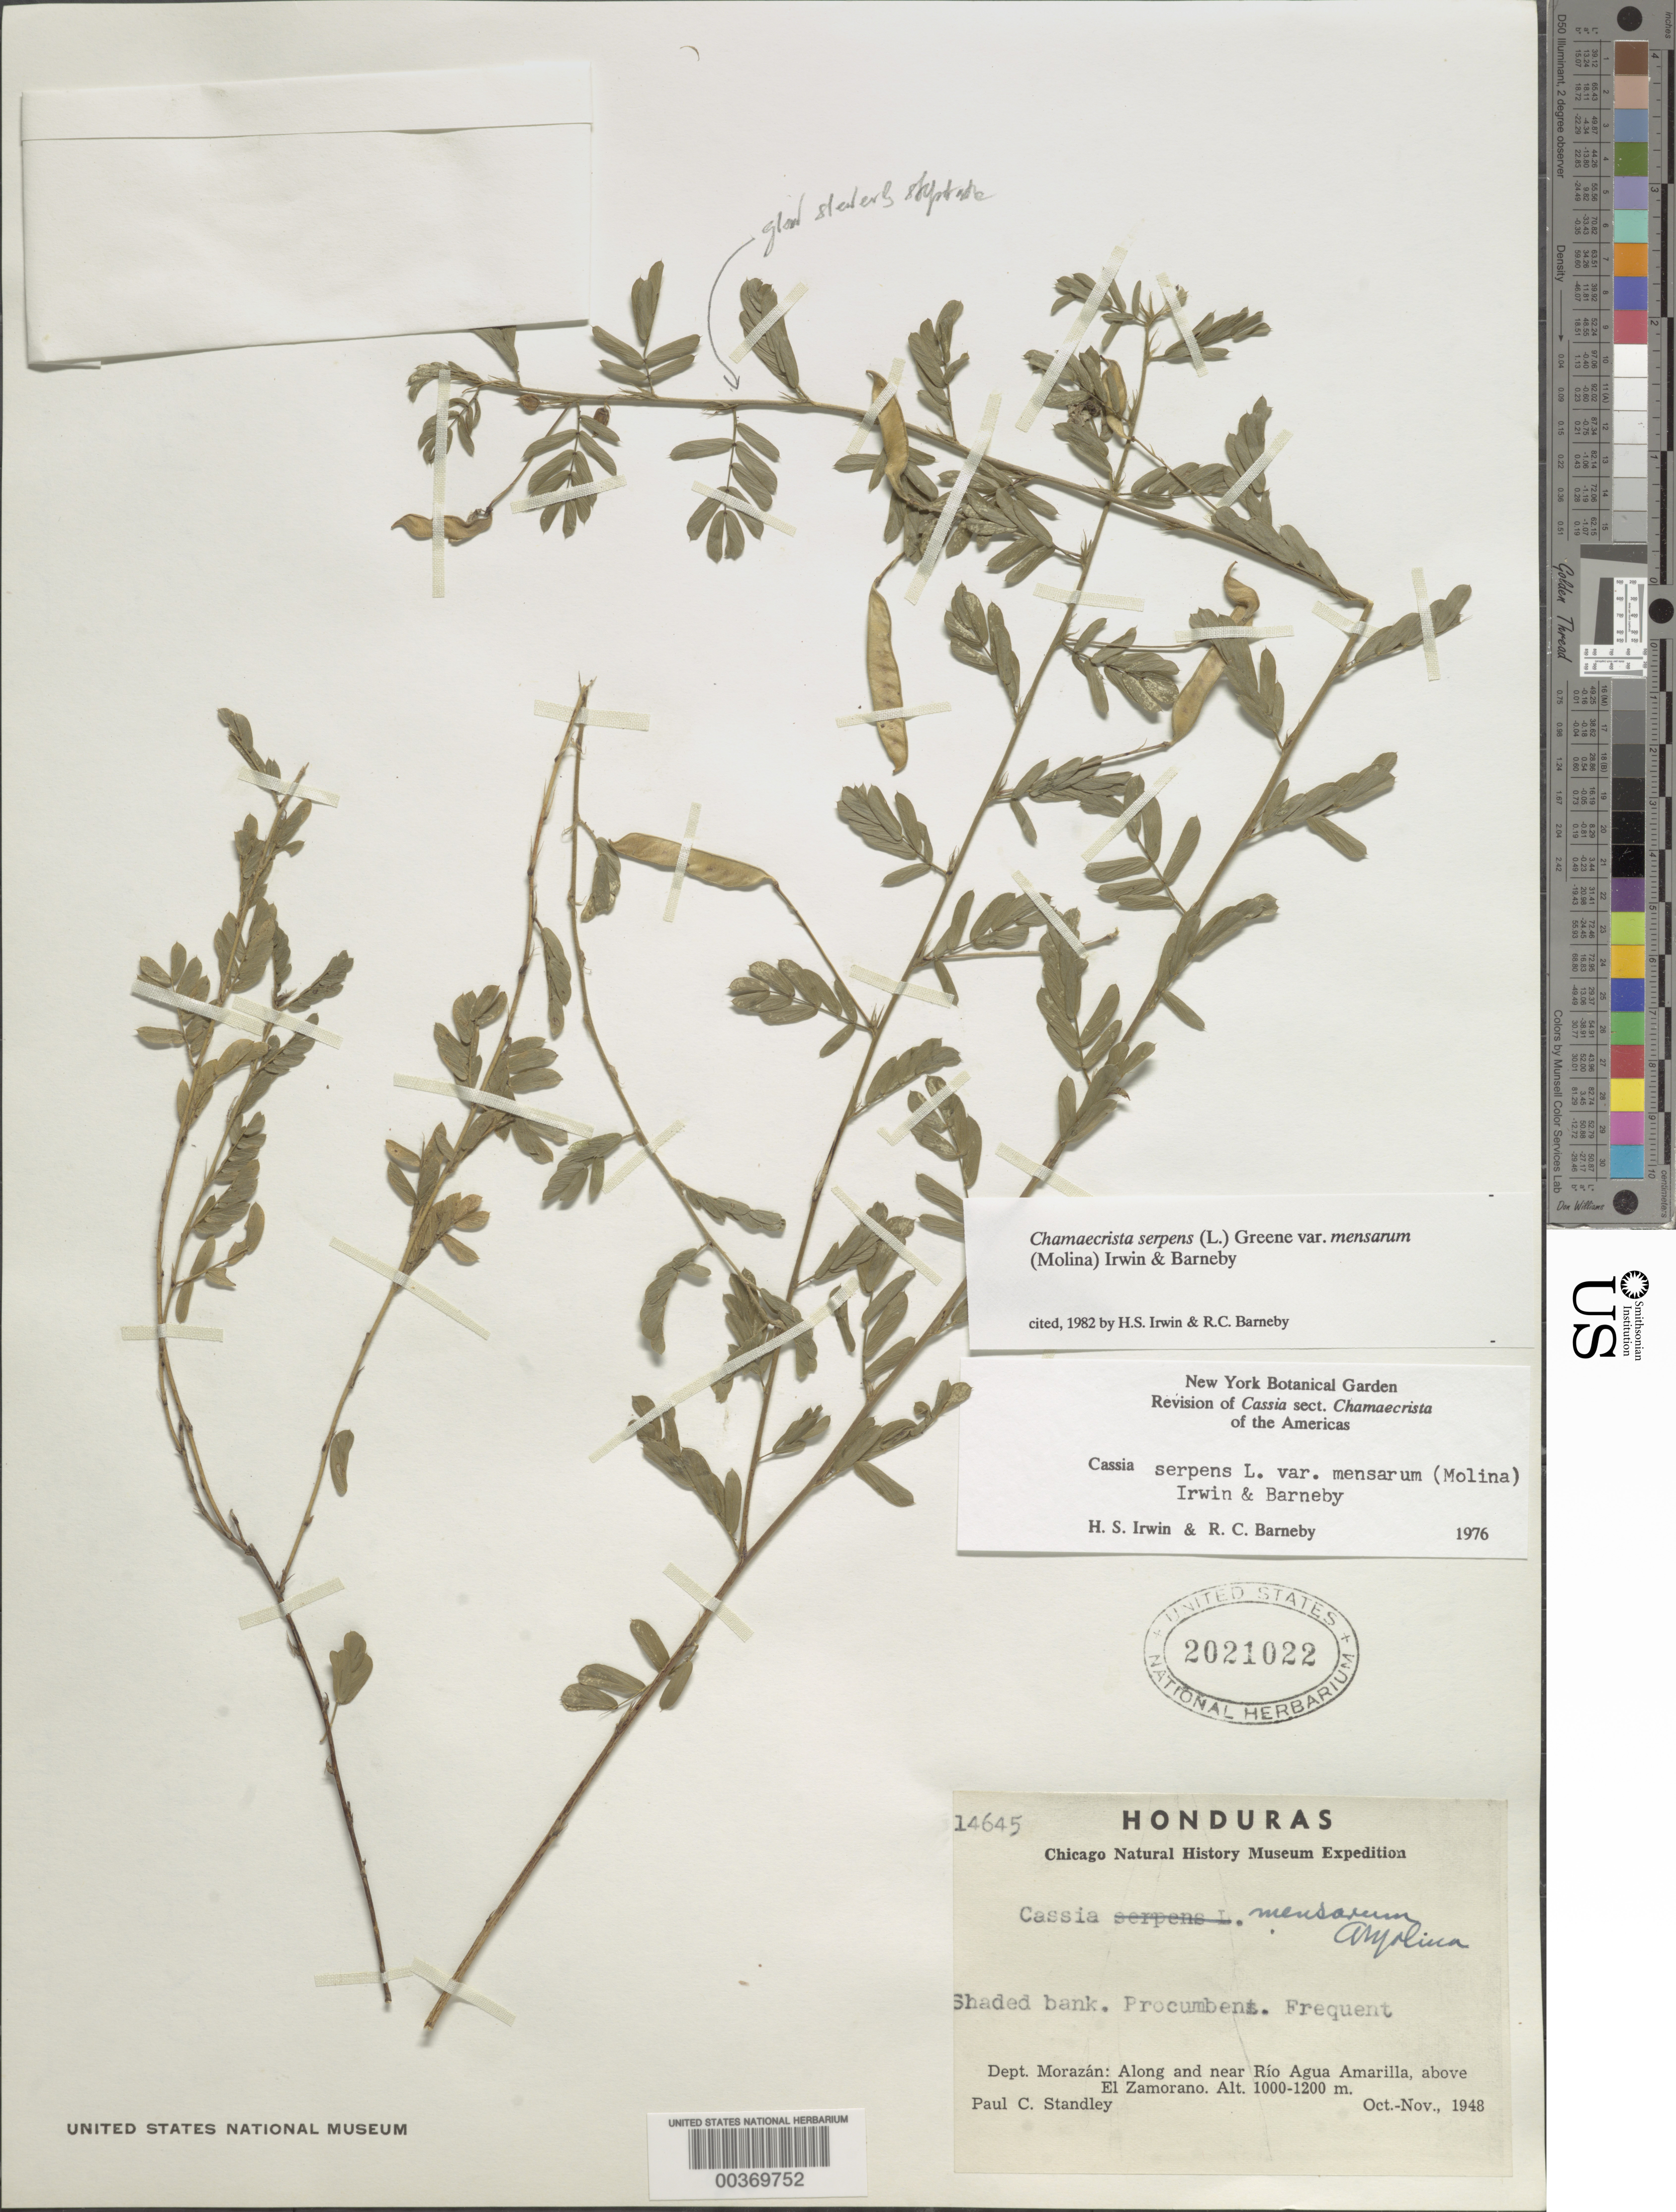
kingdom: Plantae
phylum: Tracheophyta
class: Magnoliopsida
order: Fabales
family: Fabaceae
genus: Chamaecrista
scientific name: Chamaecrista serpens var. mensarum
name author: (Ant. Molina) H.S. Irwin & Barneby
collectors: P. C. Standley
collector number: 14645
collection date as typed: Oct 1948 to -- Nov 1948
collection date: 1948-10/1948-11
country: Honduras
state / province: Fco. Morazán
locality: Along and near río Agua Amarilla , above El Zamorano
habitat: Shaded bank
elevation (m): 1000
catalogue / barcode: US 2021022